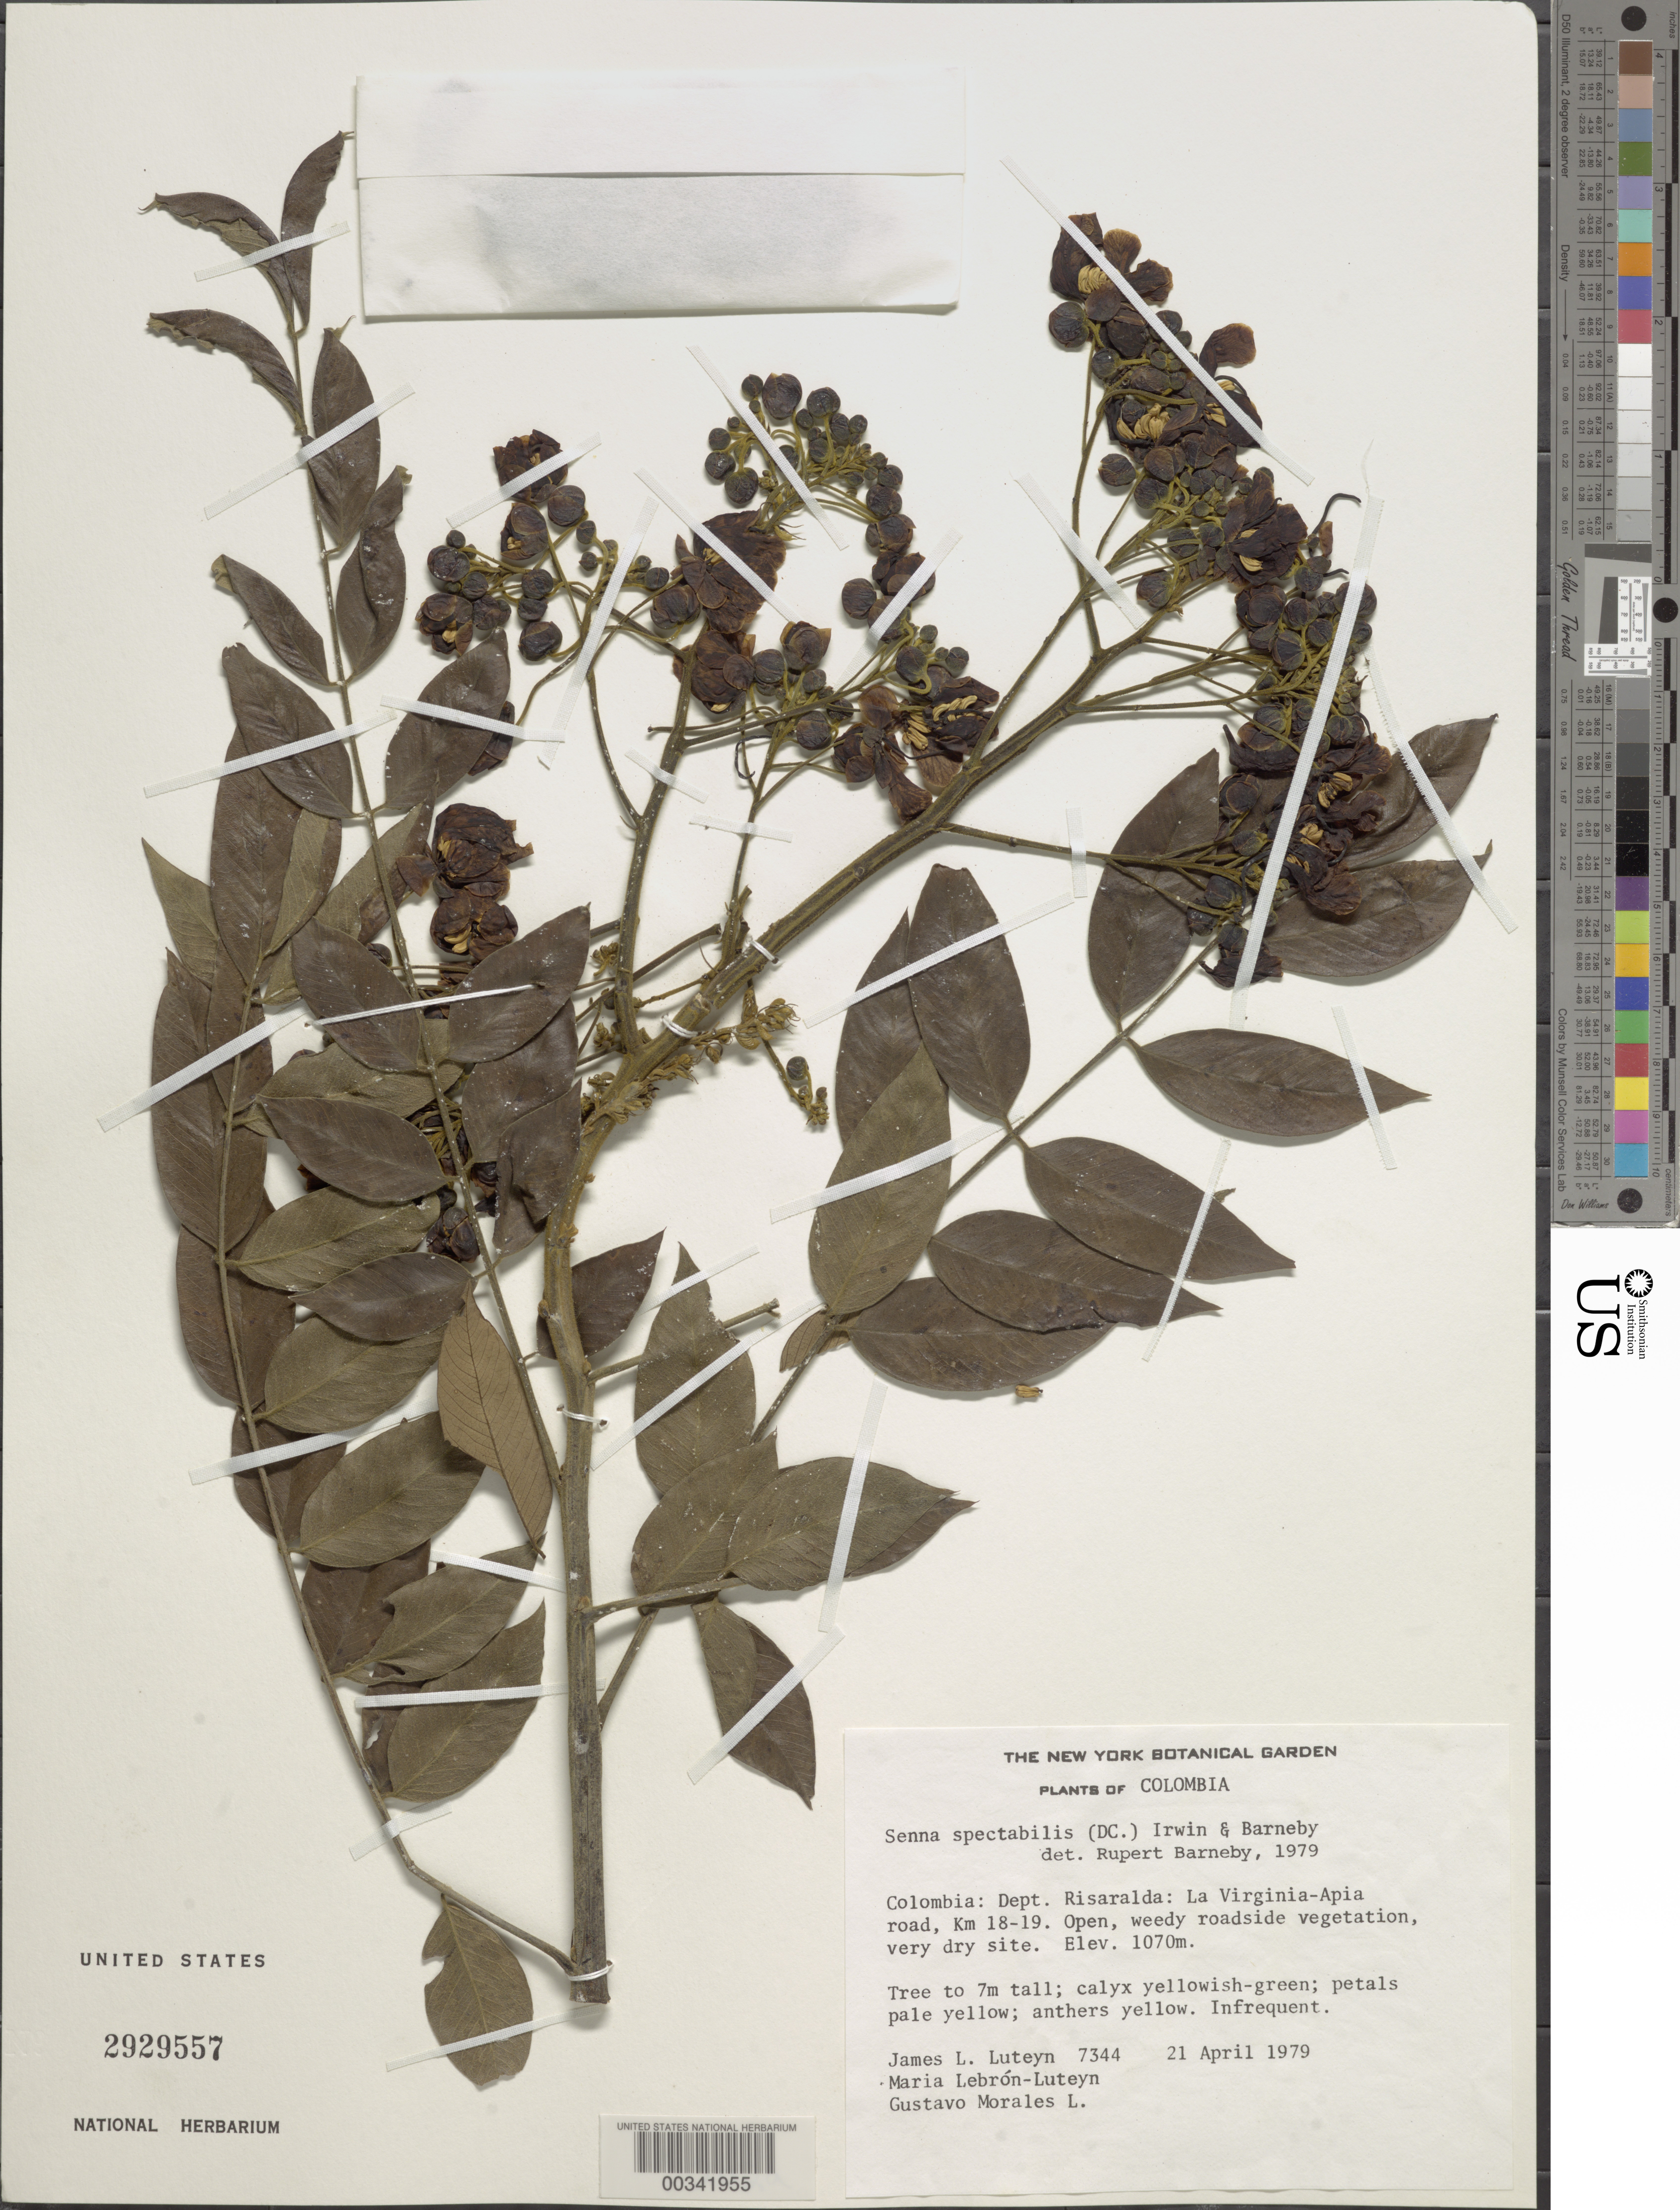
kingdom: Plantae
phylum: Tracheophyta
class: Magnoliopsida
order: Fabales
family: Fabaceae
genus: Senna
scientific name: Senna spectabilis var. spectabilis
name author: (DC.) H.S. Irwin & Barneby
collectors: J. L. Luteyn, M. L. Lebrón-Luteyn & G. Morales L.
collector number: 7344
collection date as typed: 21 Apr 1979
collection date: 1979-04-21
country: Colombia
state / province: Risaralda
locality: La Virginia-Apia road, km 18-19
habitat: Open, weedy roadside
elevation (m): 1070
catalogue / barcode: US 2929557